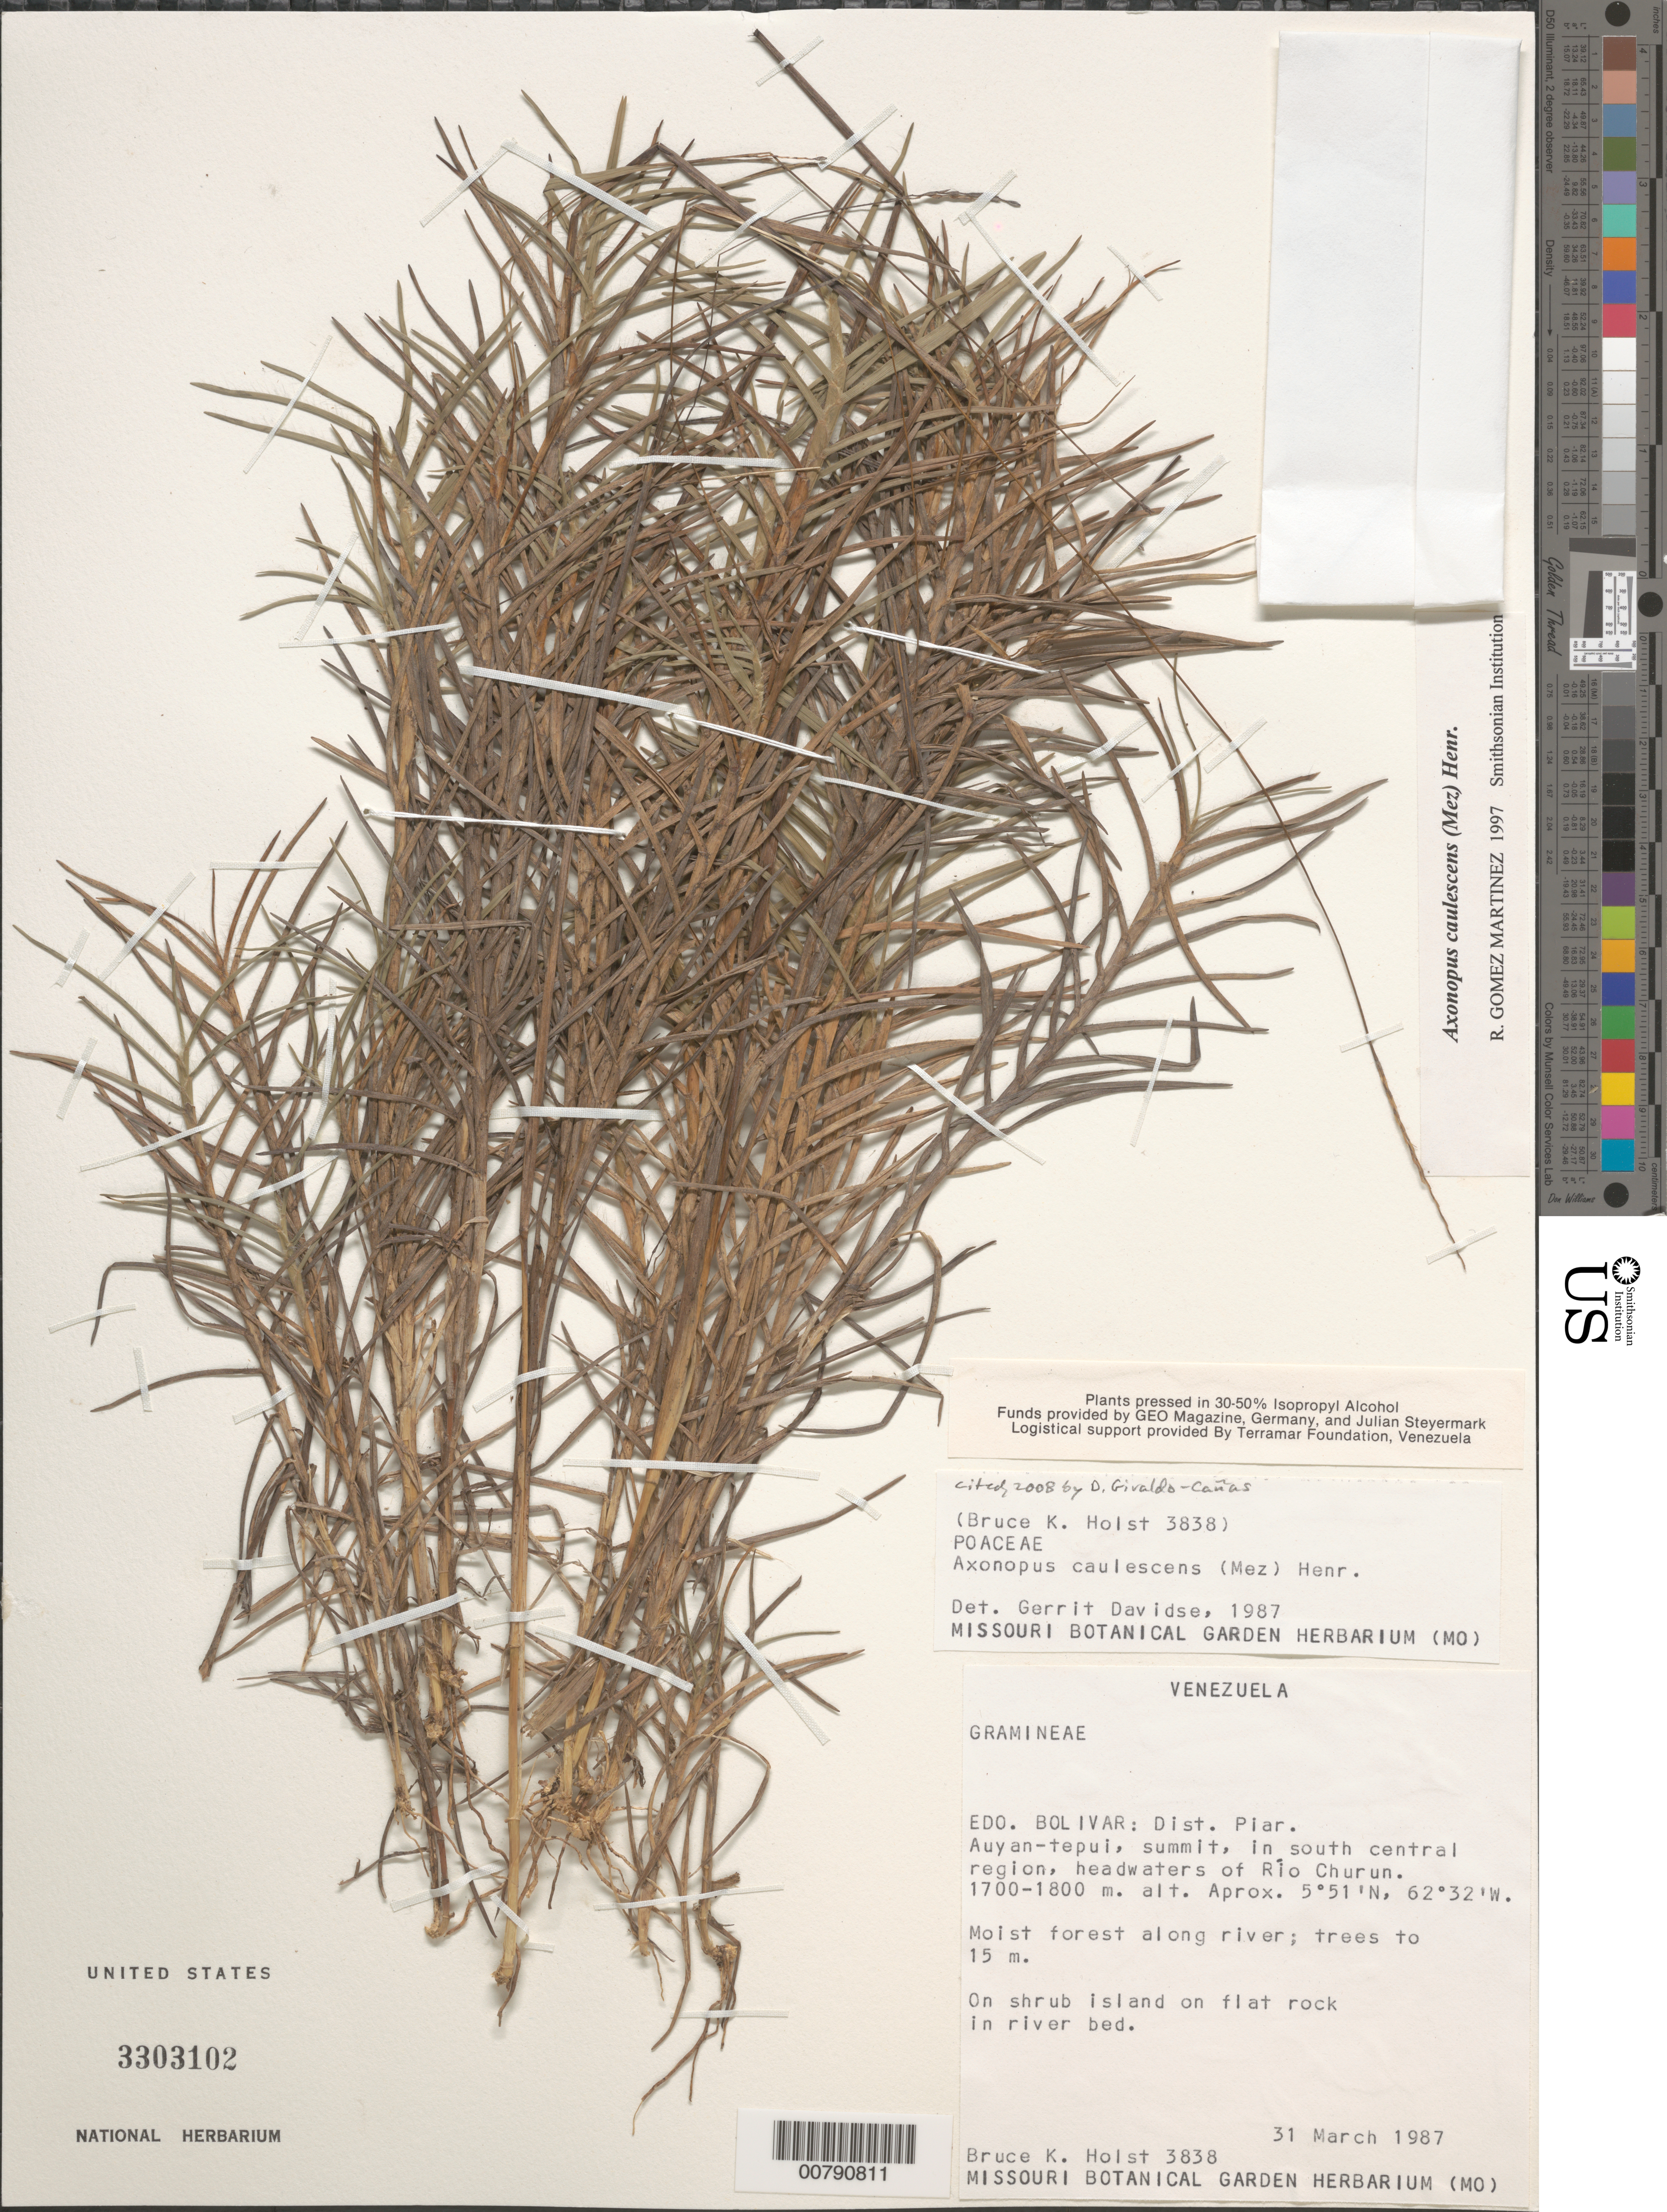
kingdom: Plantae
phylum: Tracheophyta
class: Liliopsida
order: Poales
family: Poaceae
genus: Axonopus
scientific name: Axonopus ramosus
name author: Swallen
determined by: Gomez Martinez, R.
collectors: B. Holst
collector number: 3838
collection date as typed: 31-Mar-87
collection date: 1987-03-31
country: Venezuela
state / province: Bolívar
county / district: Piar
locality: Auyan-tepuí, summit, south-central region, headwaters of Río Churún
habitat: Moist forest along river, trees to 15m. On shrub island on flat rock in river bed.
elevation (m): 1700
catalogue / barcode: US 3303102